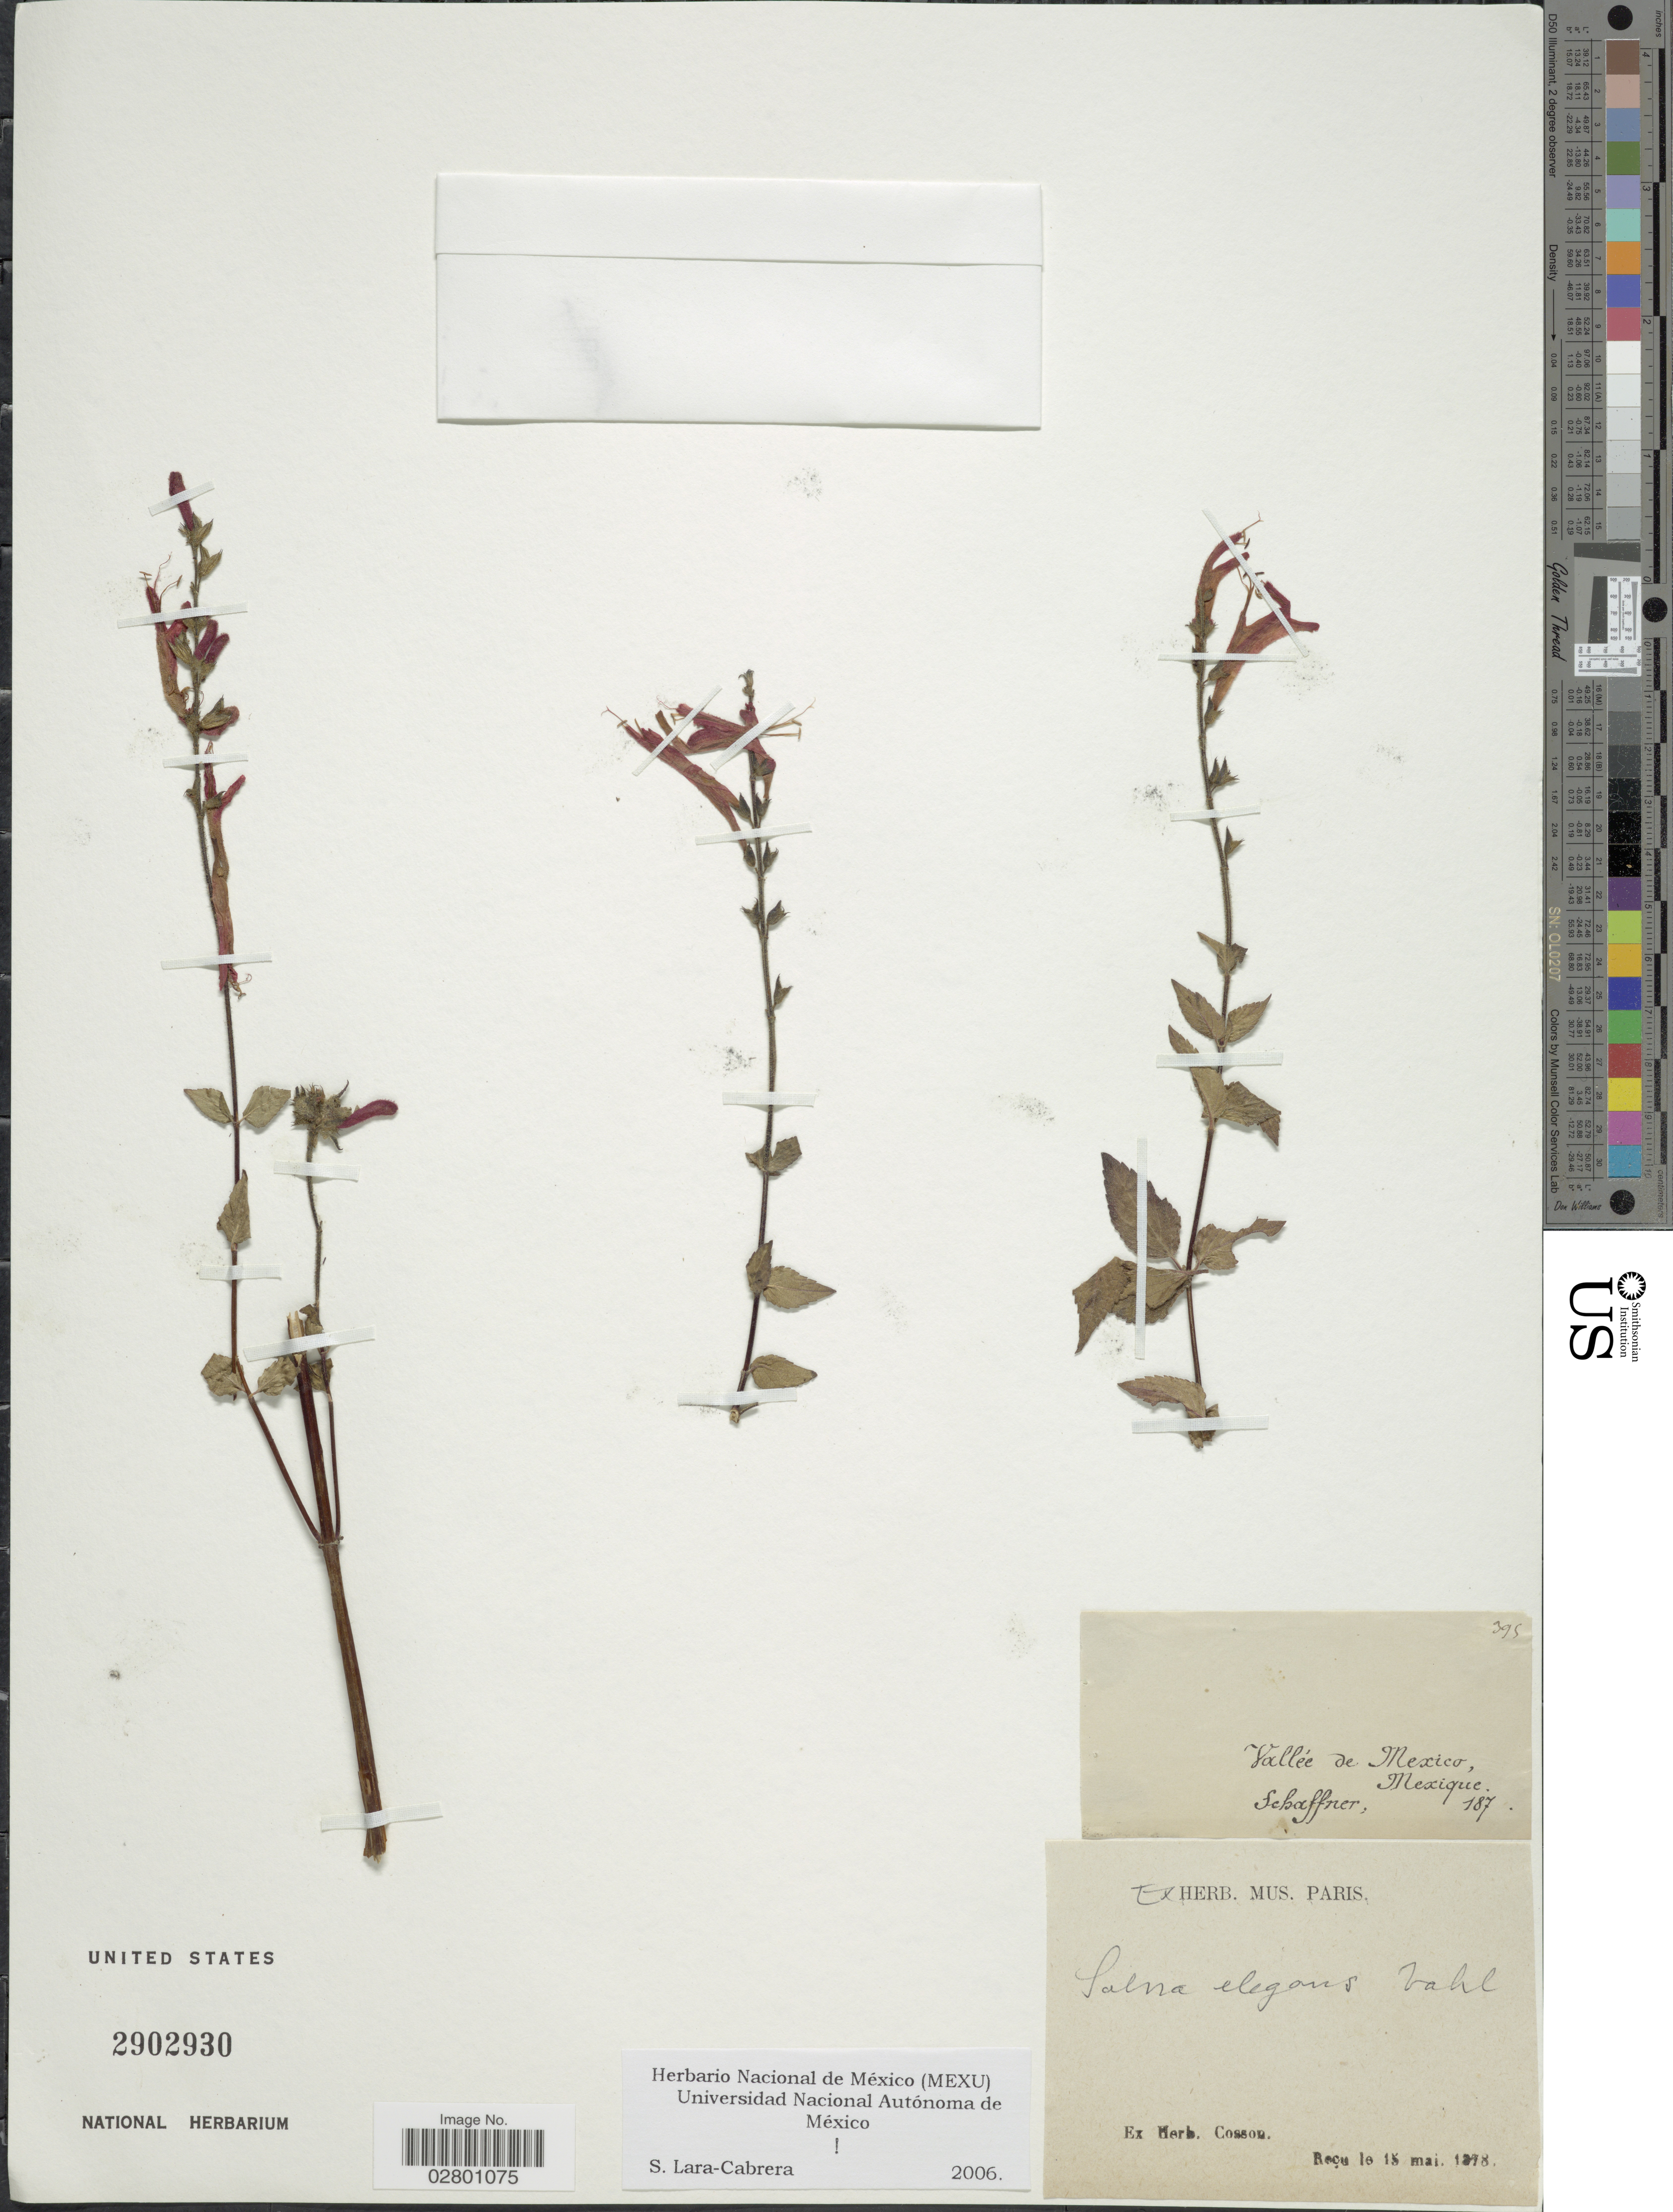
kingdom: Plantae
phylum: Tracheophyta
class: Magnoliopsida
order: Lamiales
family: Lamiaceae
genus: Salvia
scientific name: Salvia elegans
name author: Vahl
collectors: -. Schaffner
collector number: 395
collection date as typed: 187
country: Mexico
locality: Vallée de Mexico, Mexique.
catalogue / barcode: US 2902930